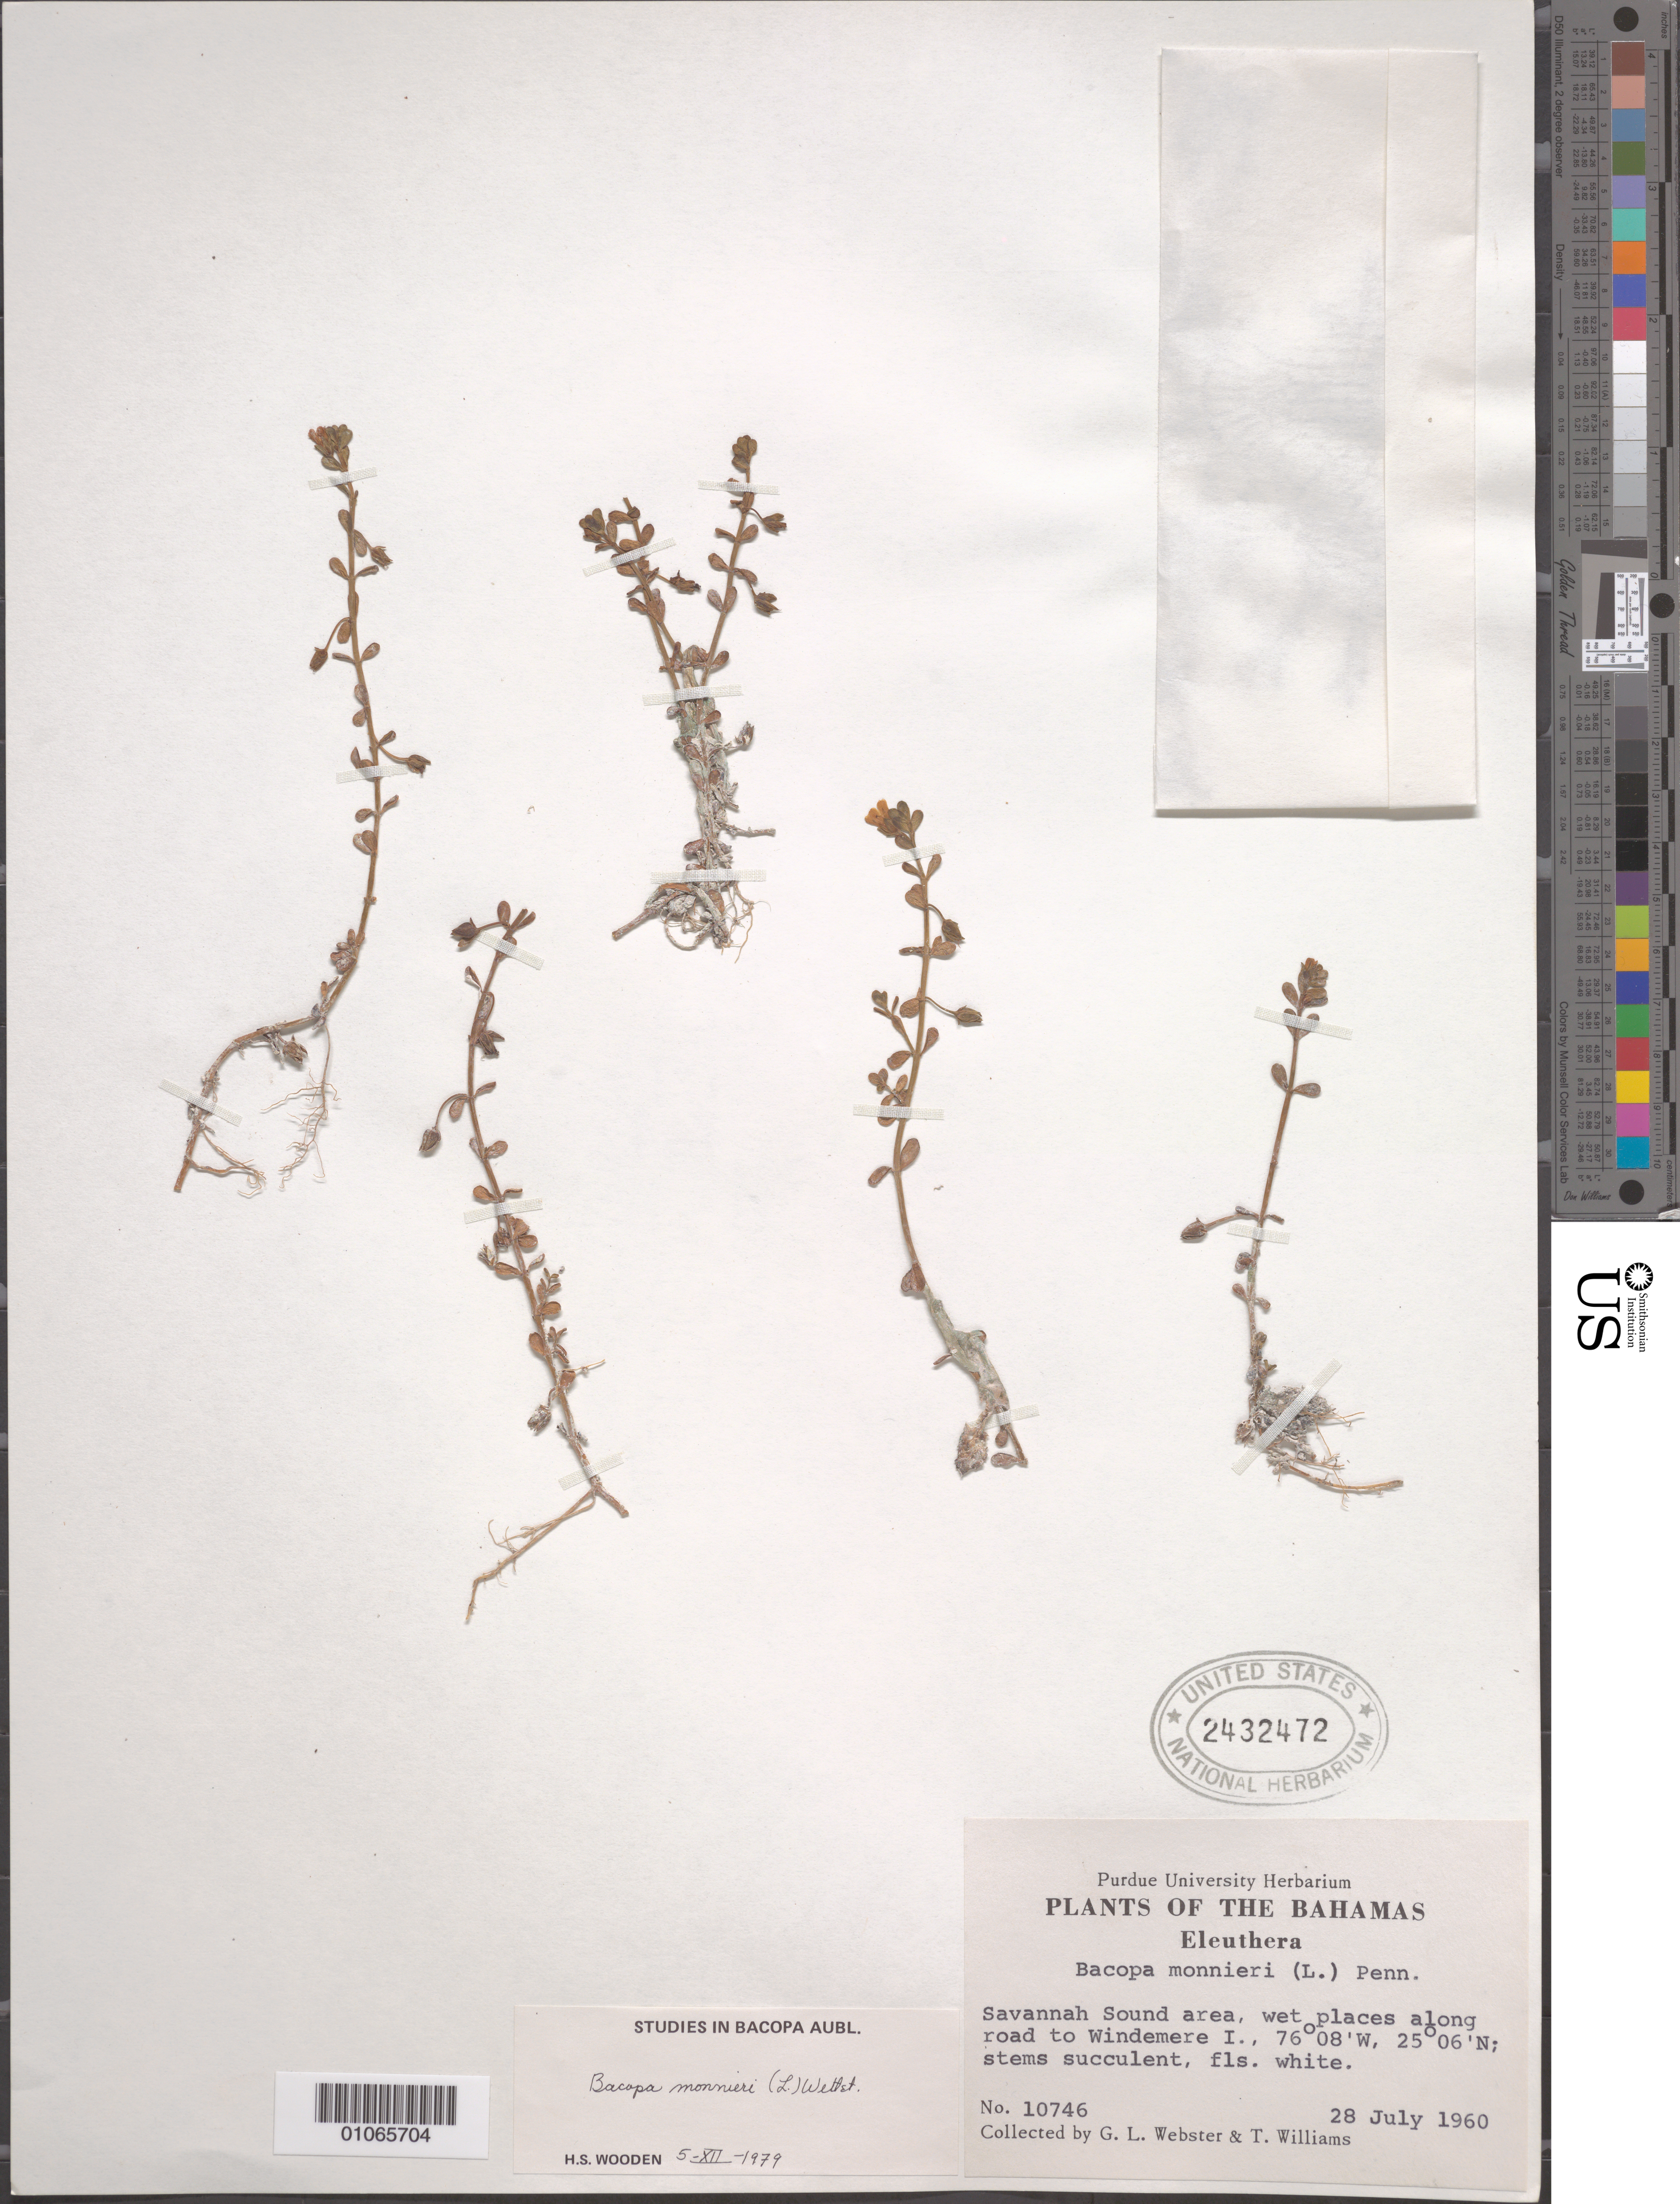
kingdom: Plantae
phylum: Tracheophyta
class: Magnoliopsida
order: Lamiales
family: Plantaginaceae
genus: Bacopa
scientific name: Bacopa monnieri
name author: (L.) Wettst.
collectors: G. L. Webster & T. Williams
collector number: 10746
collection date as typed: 28 Jul 1960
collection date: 1960-07-28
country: Bahamas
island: Eleuthera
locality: Savannah Sound area, wet places along road to Windemere Island.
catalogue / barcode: US 2432472